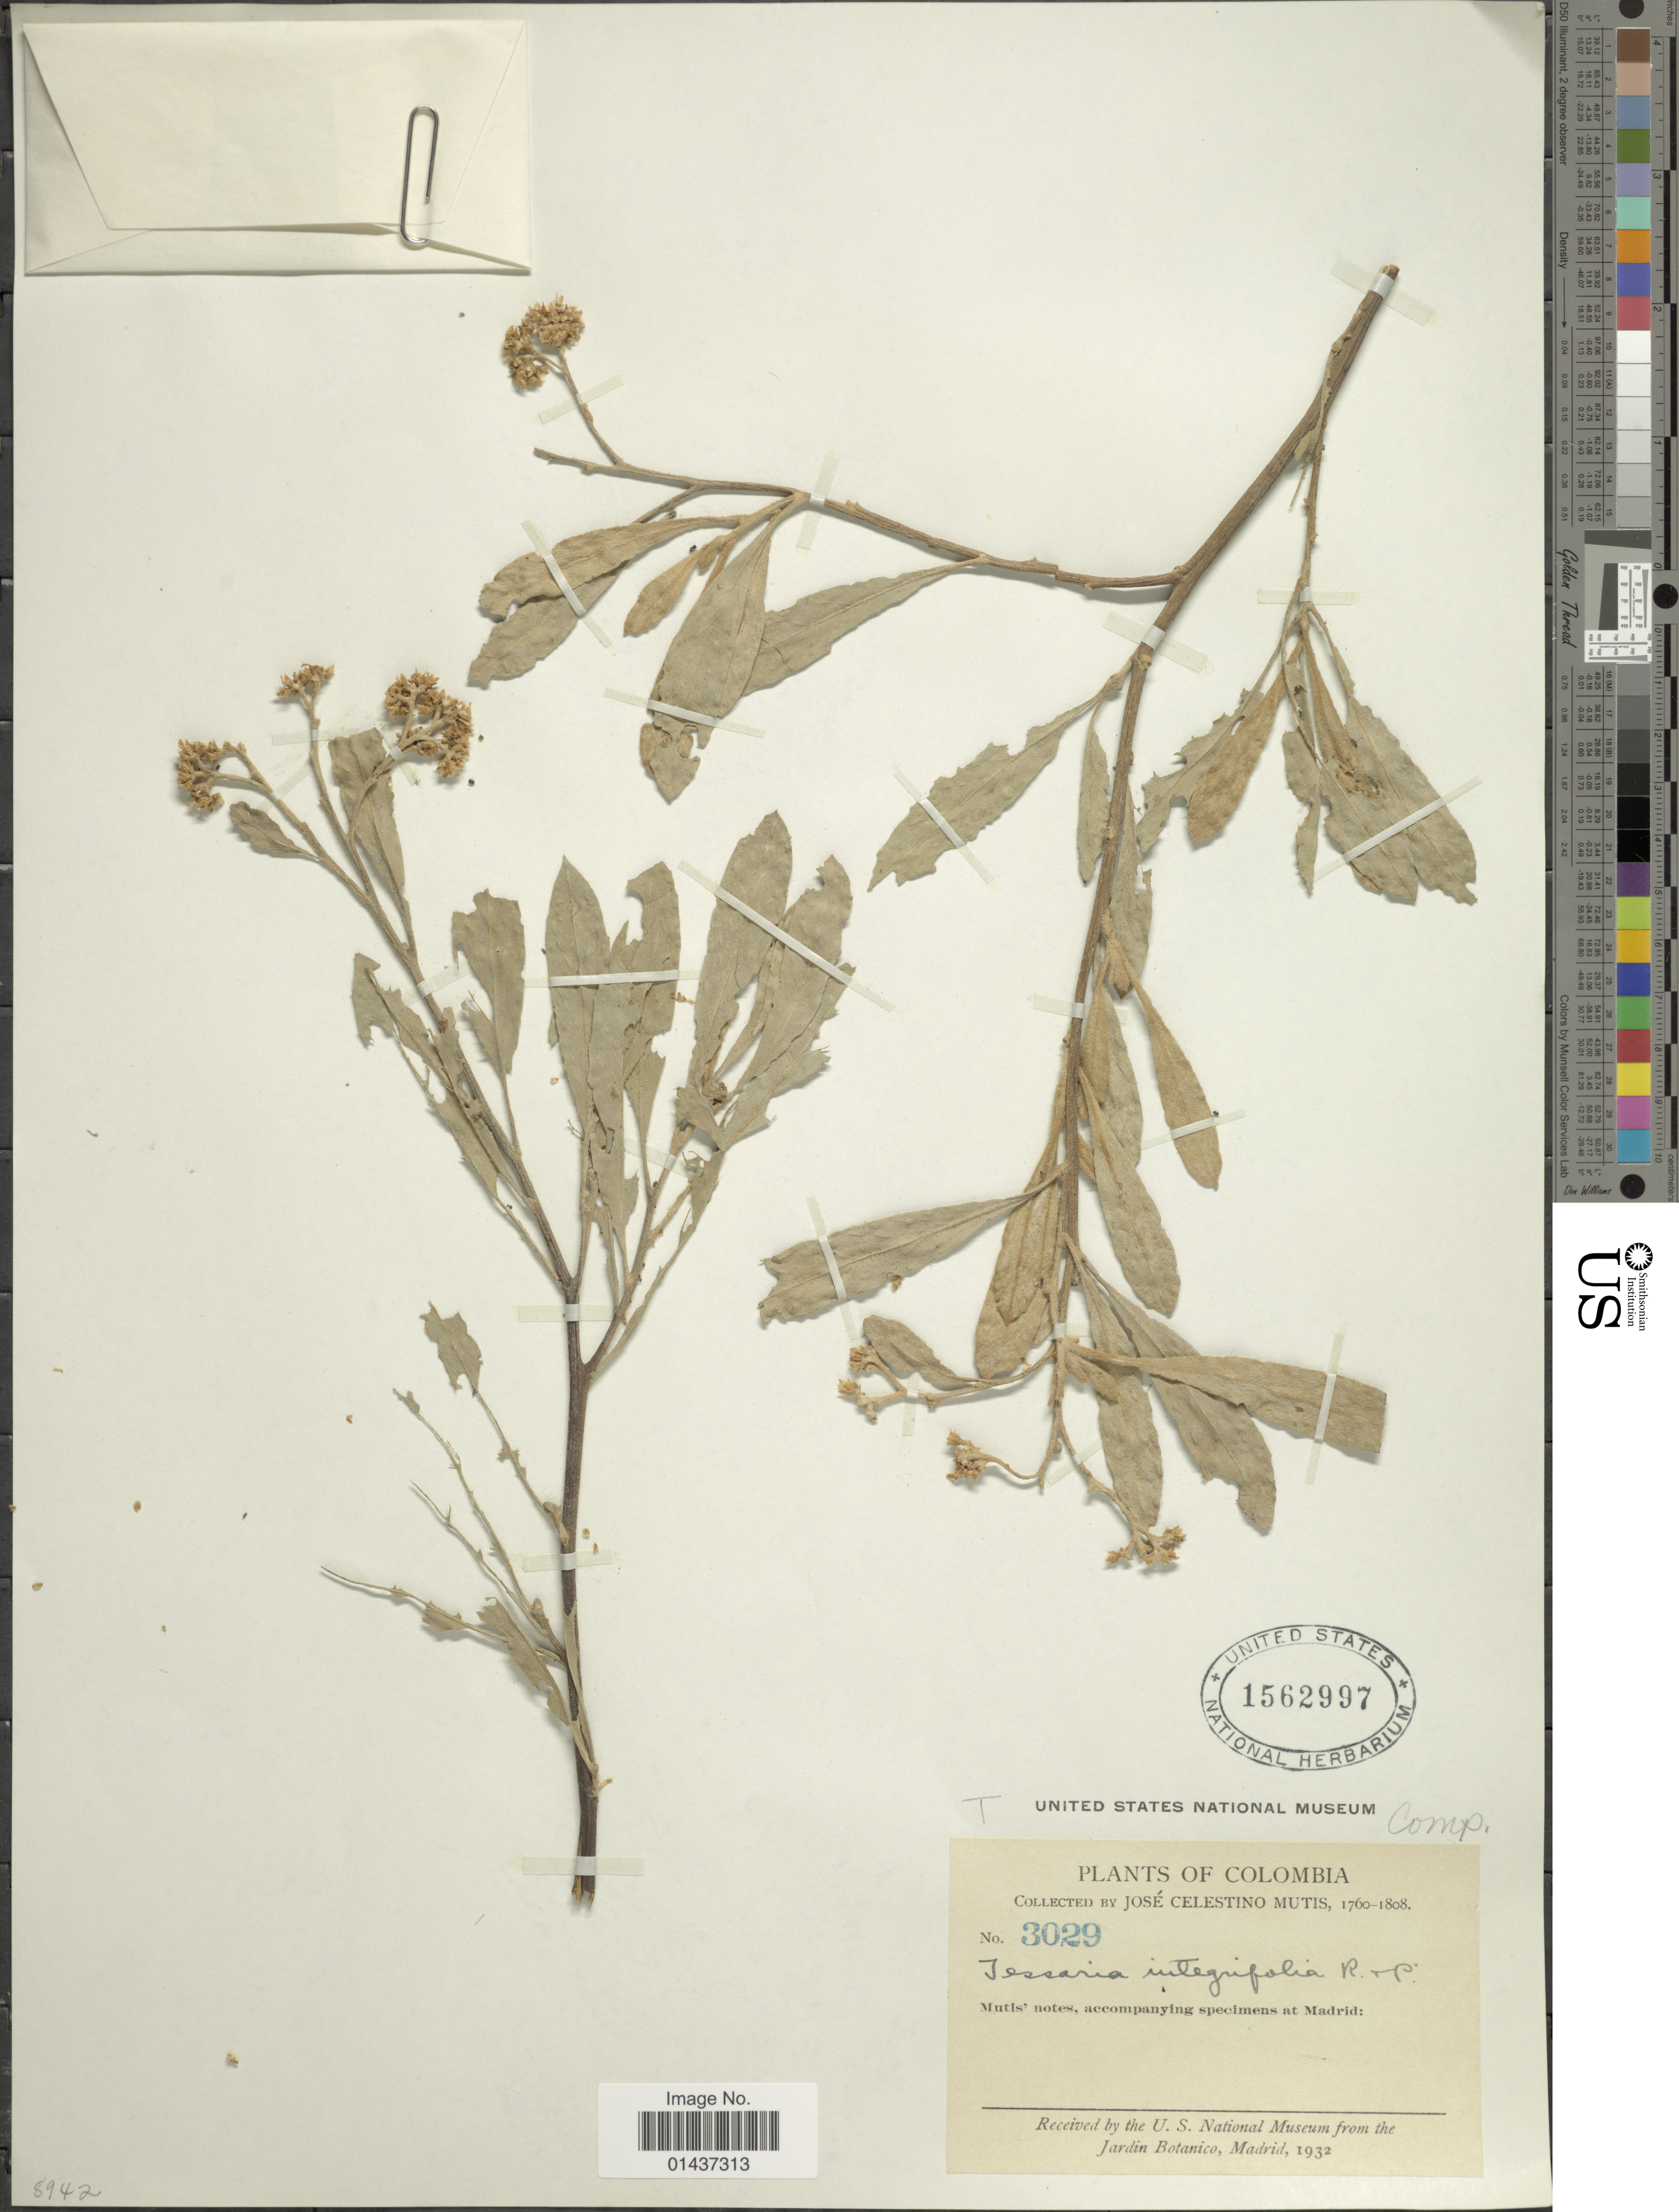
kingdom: Plantae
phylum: Tracheophyta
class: Magnoliopsida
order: Asterales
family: Asteraceae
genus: Tessaria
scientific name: Tessaria integrifolia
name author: Ruiz & Pav.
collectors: J. C. B. Mutis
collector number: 3029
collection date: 1760/1808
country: Colombia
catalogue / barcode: US 1562997